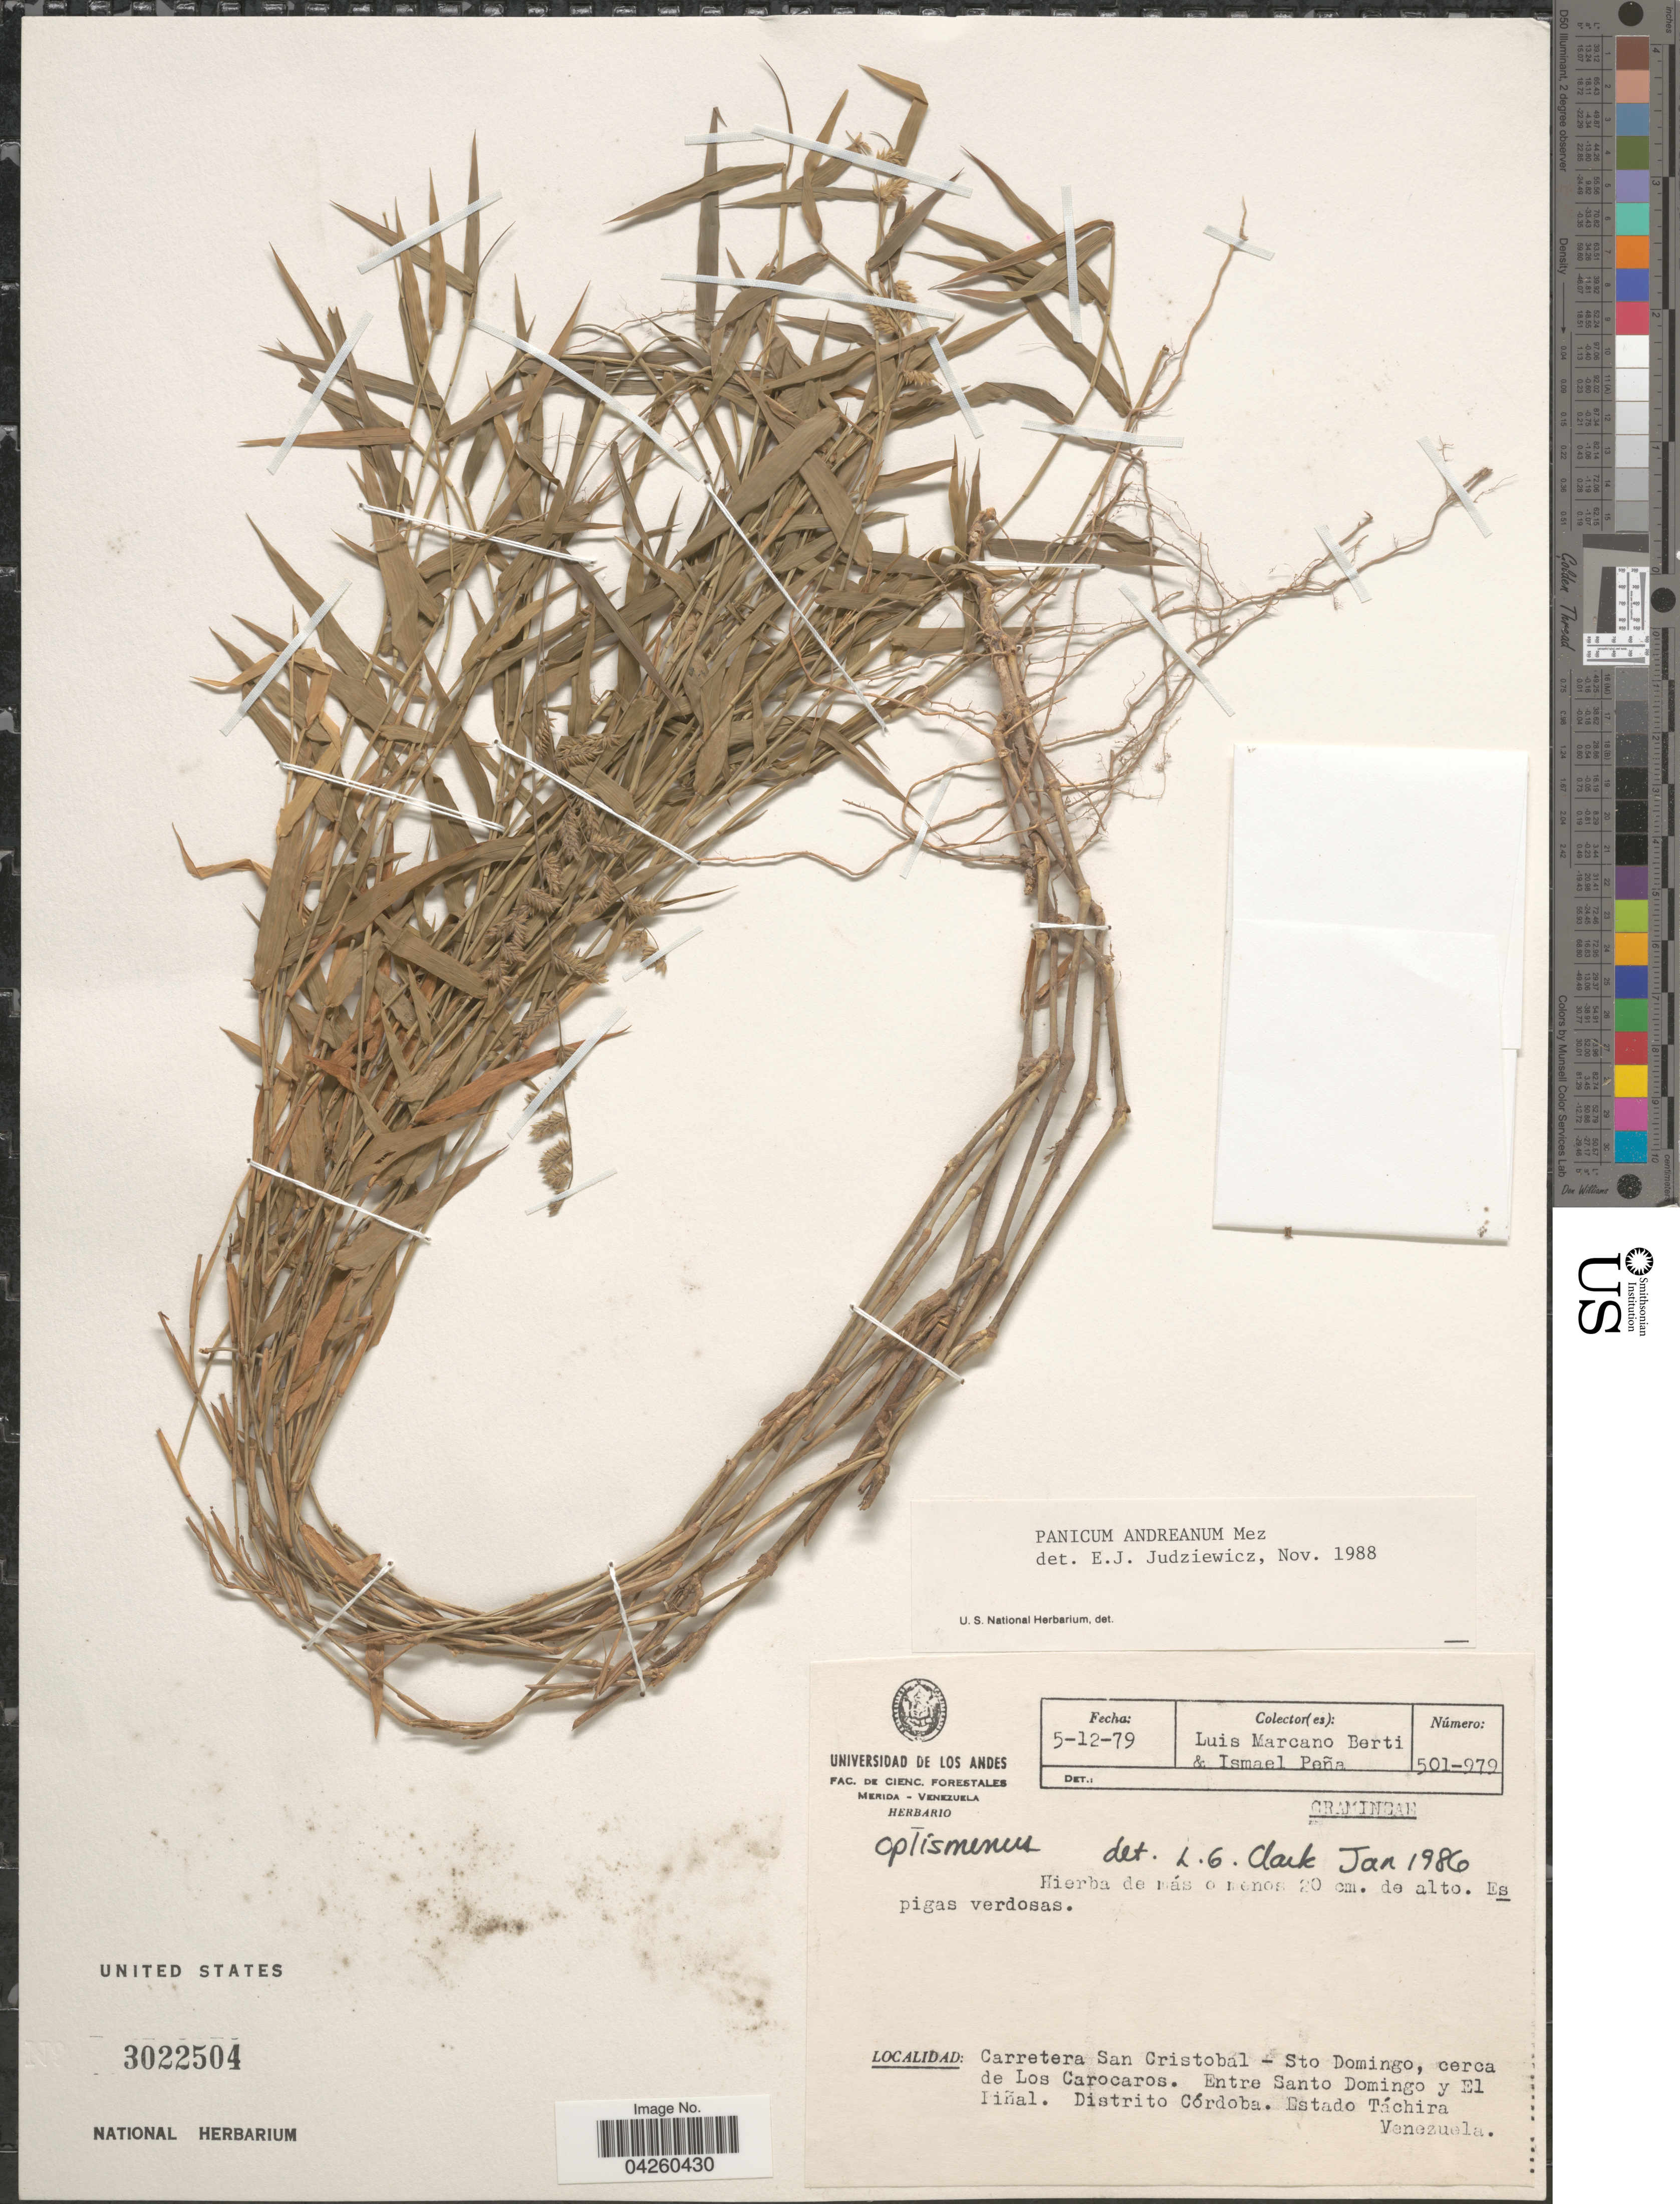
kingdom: Plantae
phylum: Tracheophyta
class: Liliopsida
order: Poales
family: Poaceae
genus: Ocellochloa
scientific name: Ocellochloa andreana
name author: (Mez) Zuloaga & Morrone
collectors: L. Marcano-Berti & I. Pena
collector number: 501-797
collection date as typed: Transcribed d/m/y: 5/12/79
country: Venezuela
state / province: Tachira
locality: Carretera San Cristobal- Sto Domingo, cerca de Los Carocaros. Entre Santo Domingo y El Piñal. Distrito Córdoba. Estado Táchira.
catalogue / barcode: US 3022504